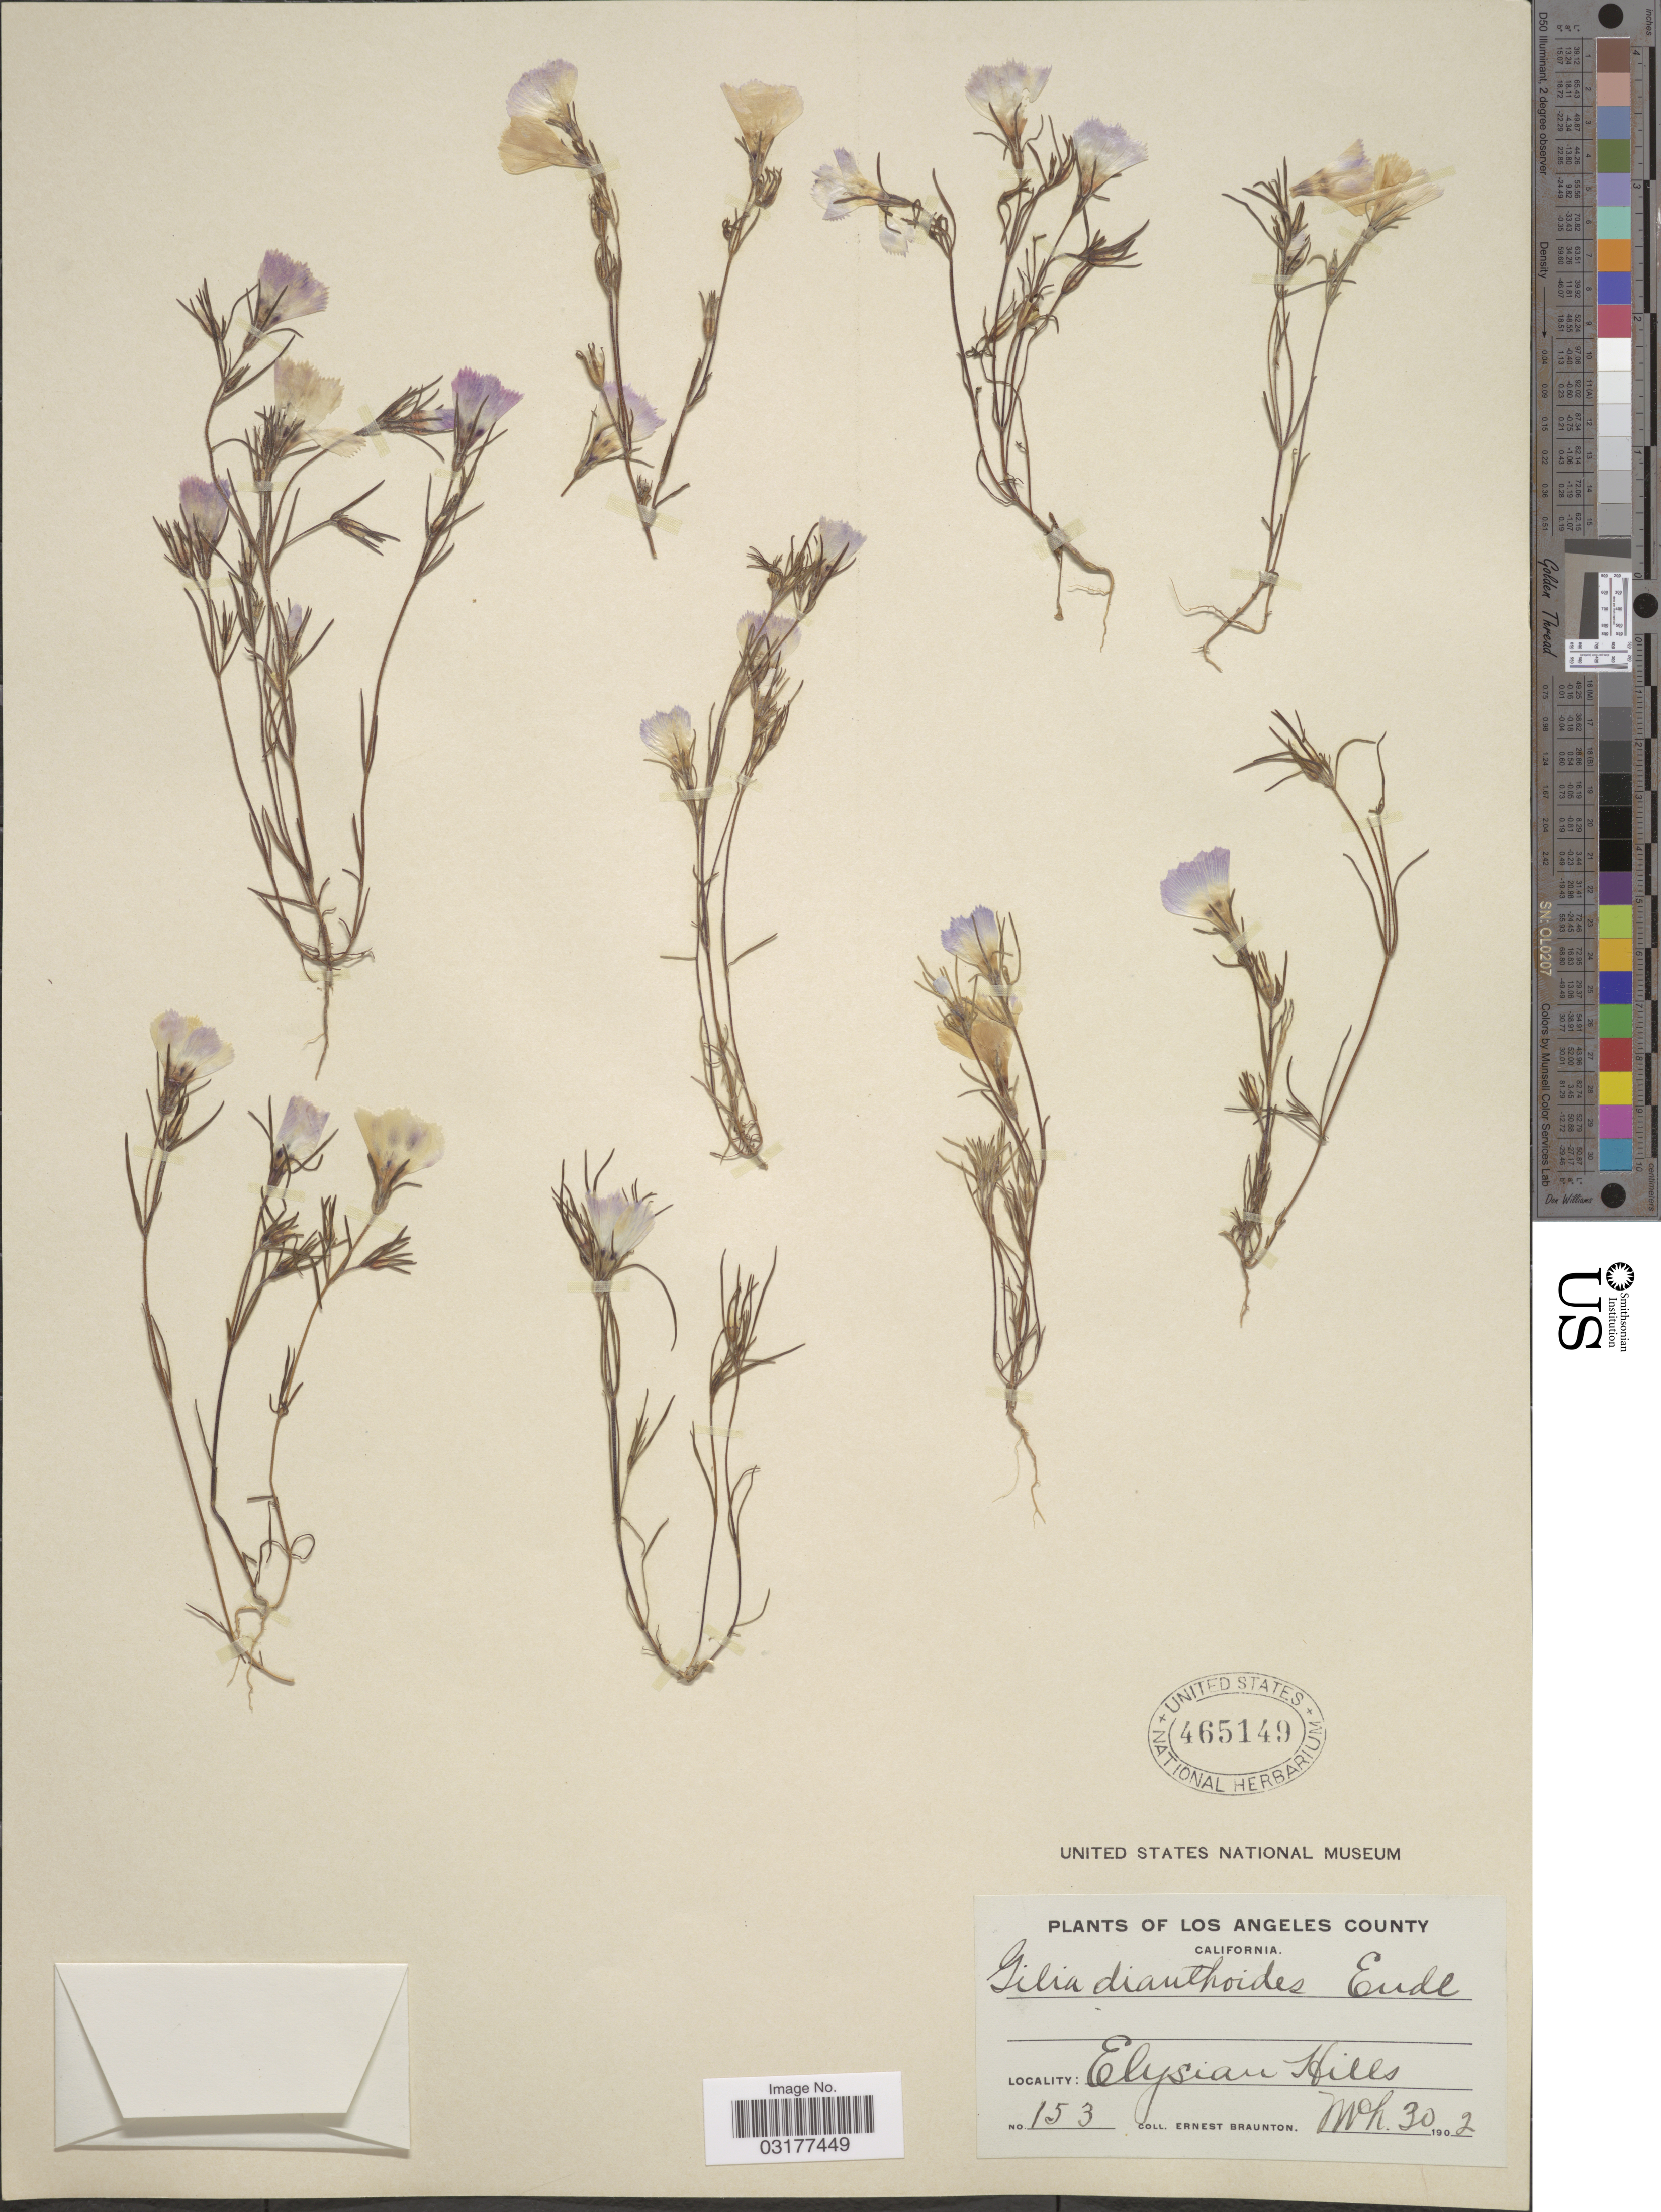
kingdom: Plantae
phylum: Tracheophyta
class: Magnoliopsida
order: Ericales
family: Polemoniaceae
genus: Linanthus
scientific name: Linanthus dianthiflorus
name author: (Benth.) Greene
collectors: E. Braunton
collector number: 153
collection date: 1902-03-30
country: United States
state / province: California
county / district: Los Angeles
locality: Los Angeles County. Elysian Hills.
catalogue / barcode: US 465149